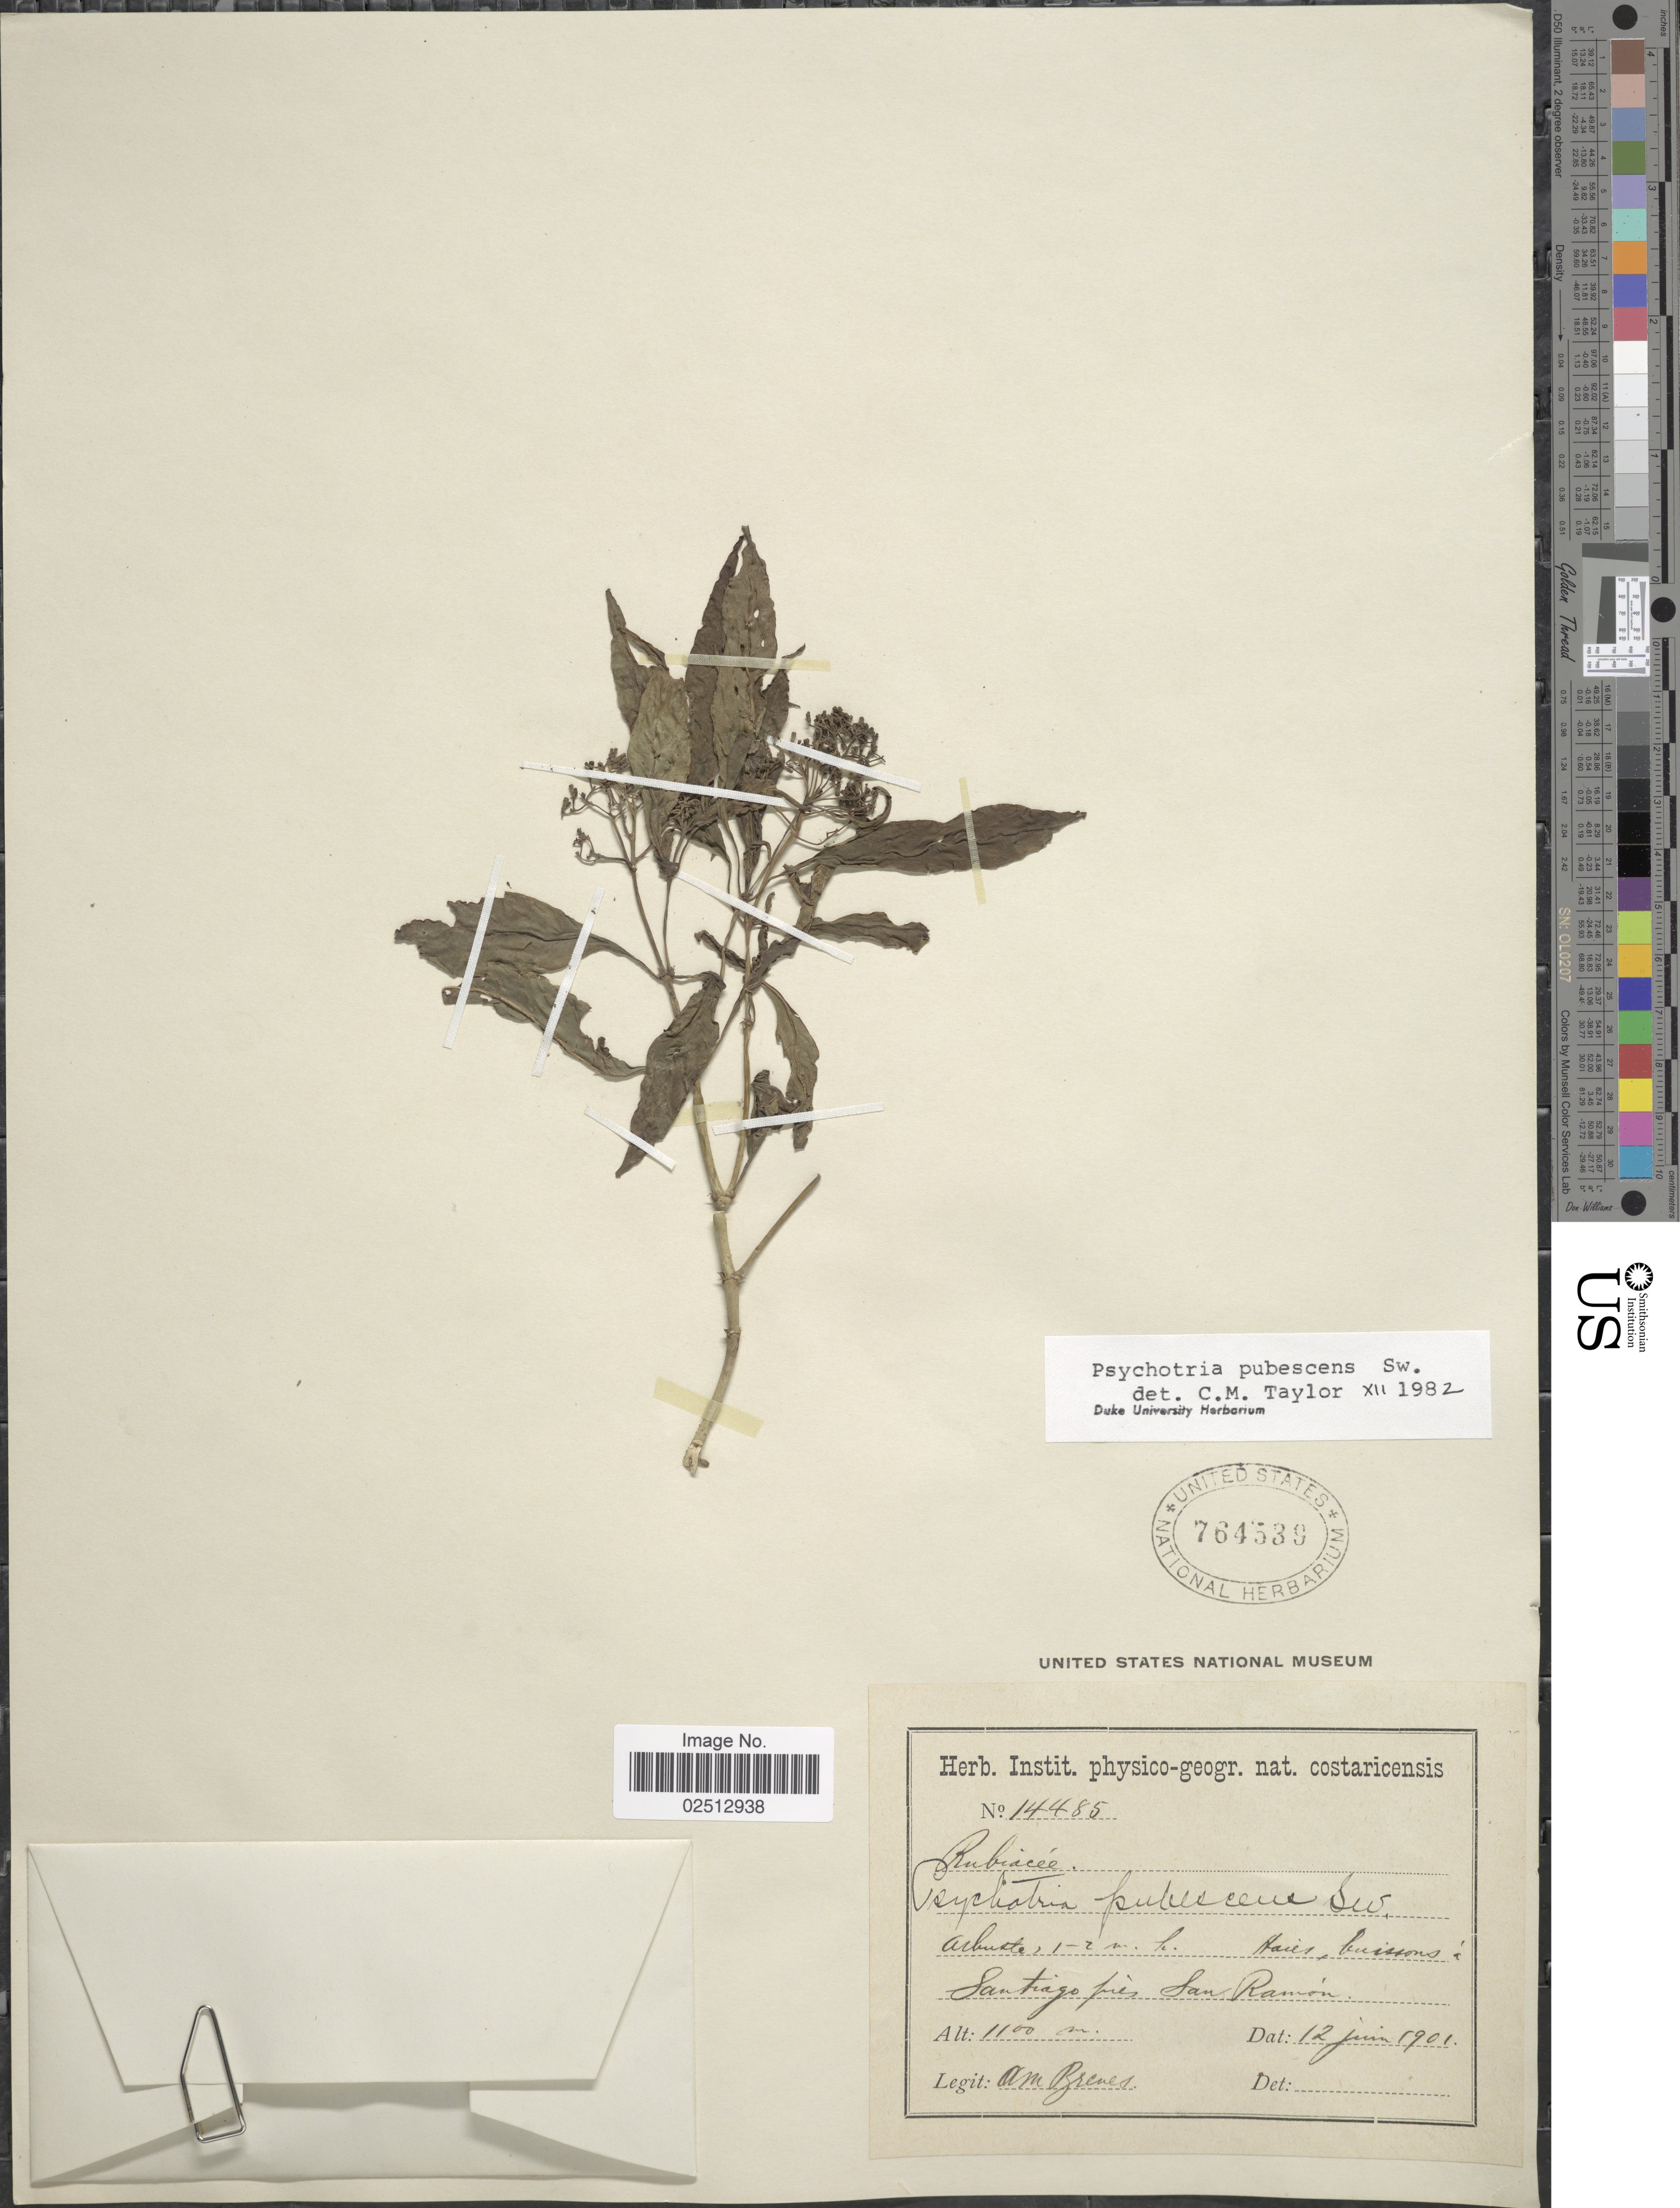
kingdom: Plantae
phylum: Tracheophyta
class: Magnoliopsida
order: Gentianales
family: Rubiaceae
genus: Psychotria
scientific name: Psychotria pubescens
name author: Sw.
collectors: A. Brenes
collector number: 14485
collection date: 1901-06-12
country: Costa Rica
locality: Santiago pres San Ramon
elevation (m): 1100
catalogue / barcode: US 764539